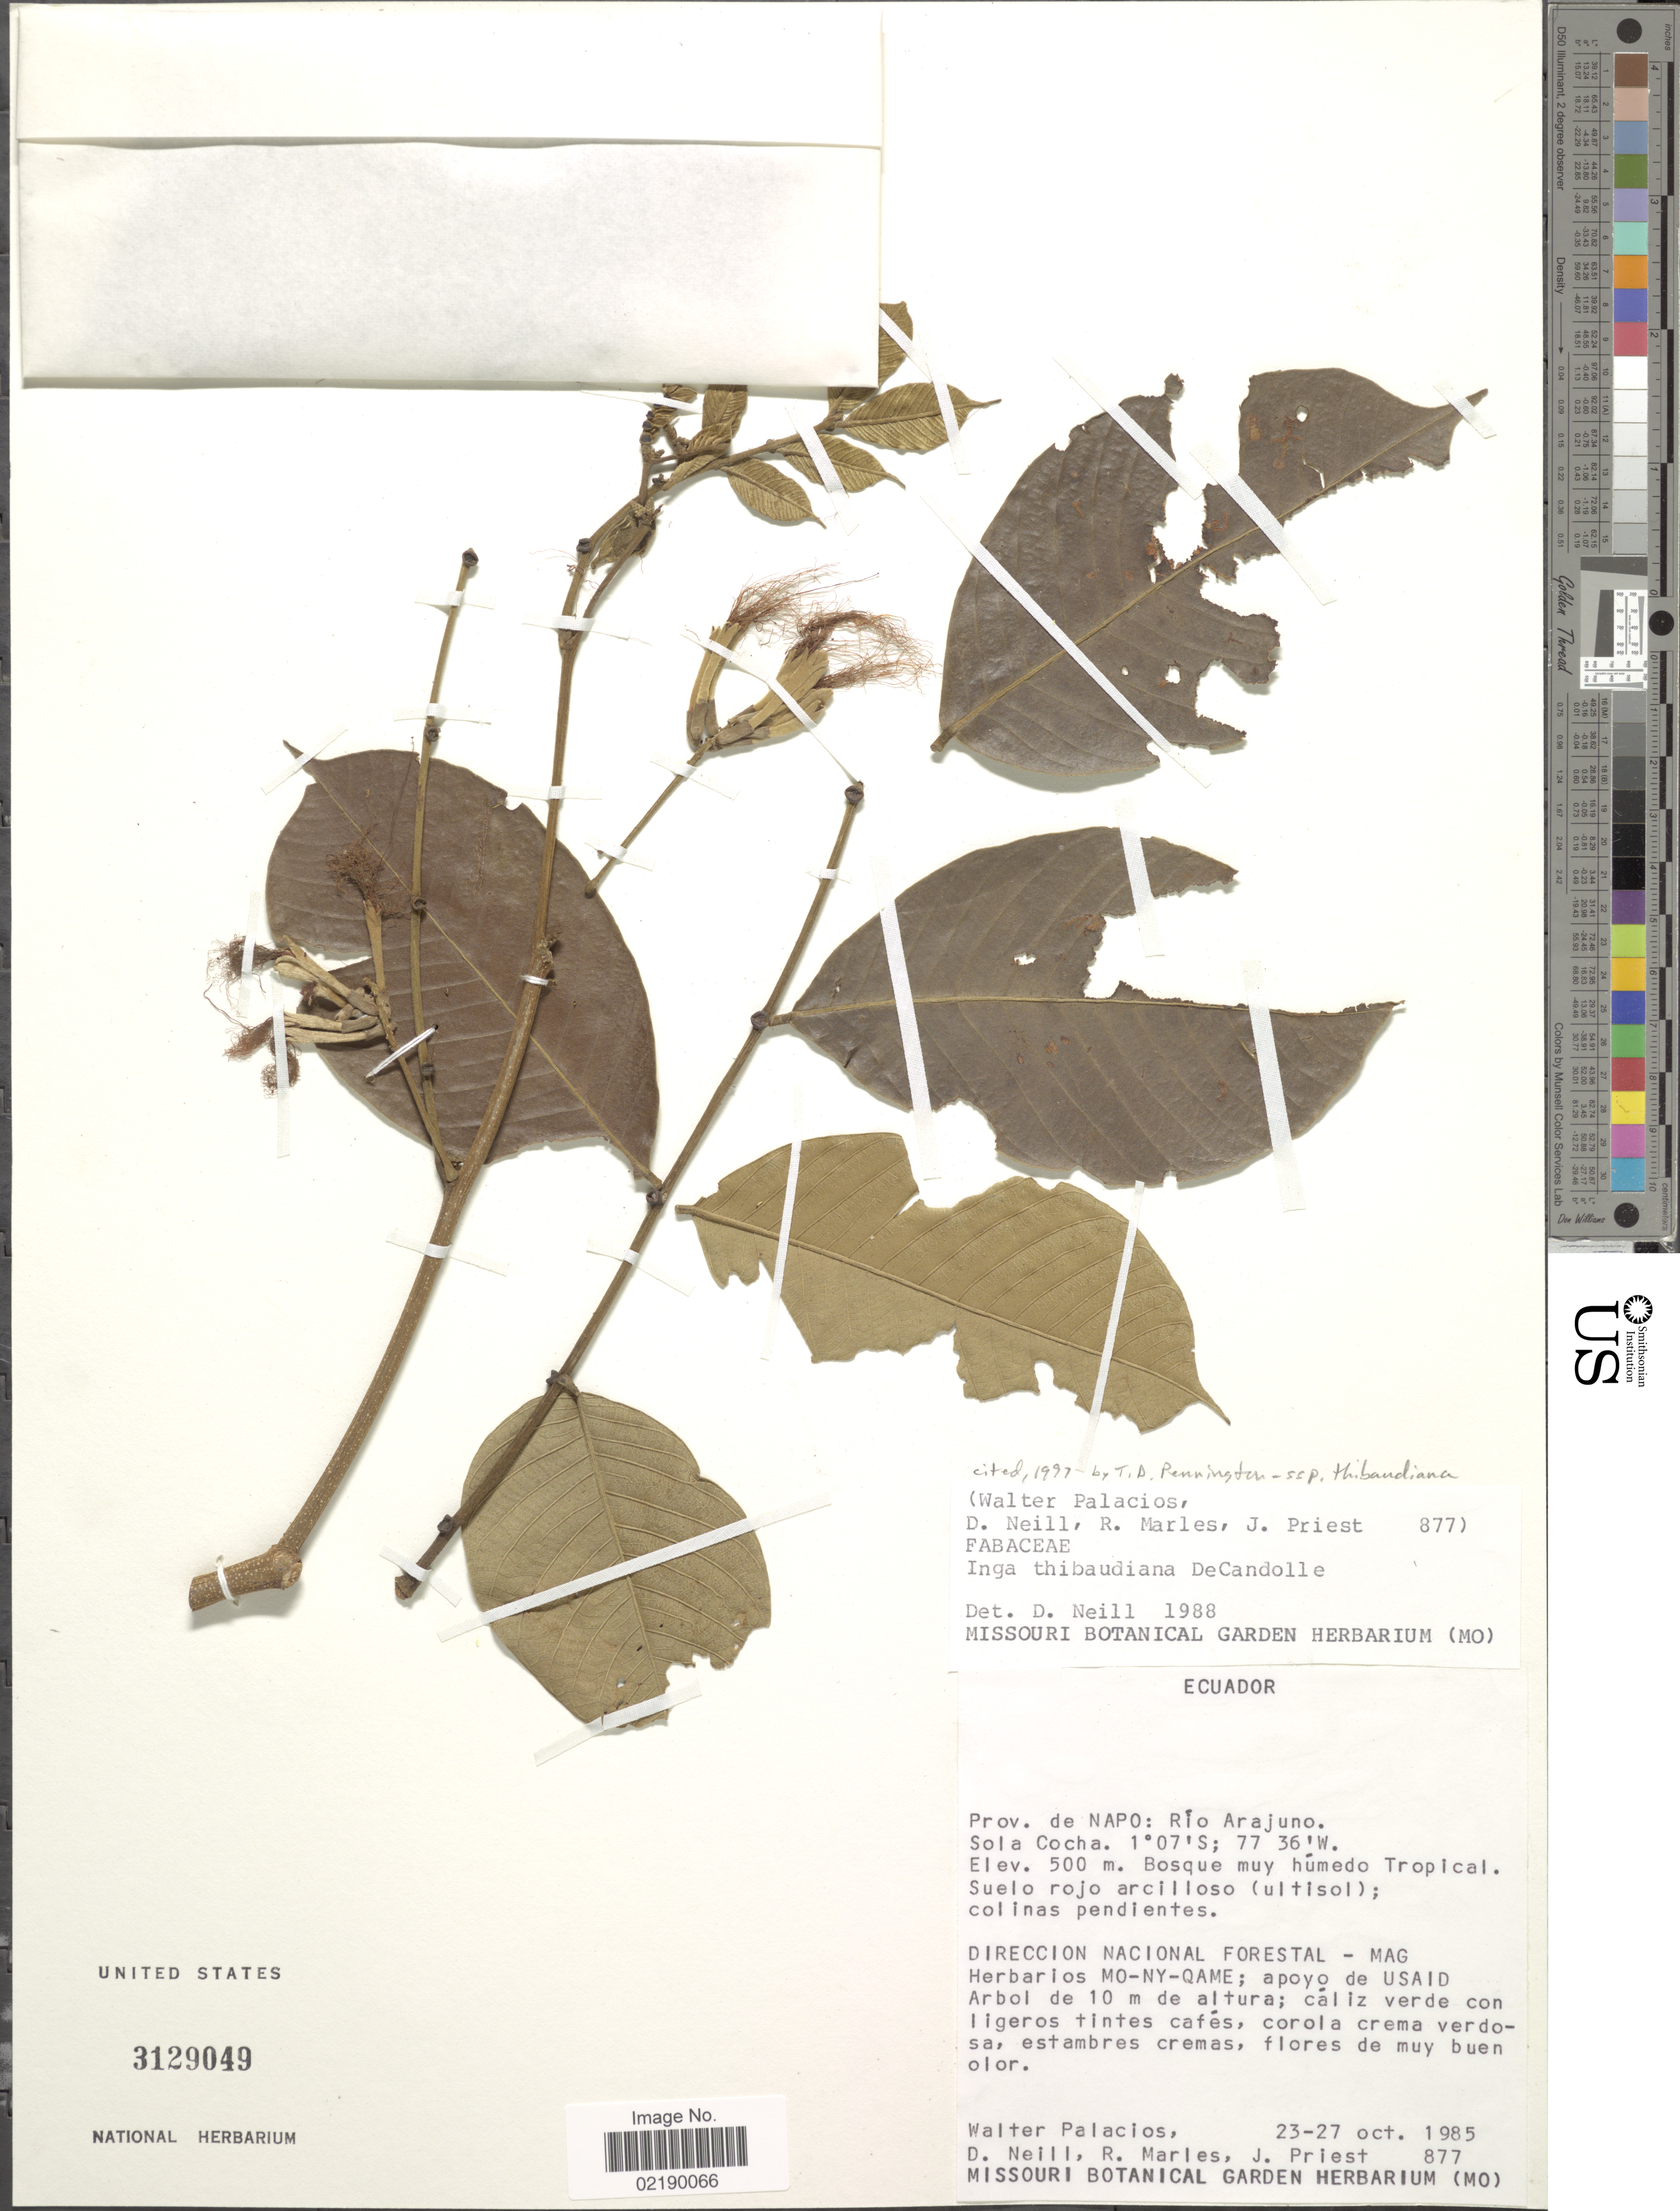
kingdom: Plantae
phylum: Tracheophyta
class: Magnoliopsida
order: Fabales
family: Fabaceae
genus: Inga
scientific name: Inga thibaudiana subsp. thibaudiana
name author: DC.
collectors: W. Palacios, D. Neill, R. Marles & J. Priest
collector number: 877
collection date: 1985-10-23/1985-10-27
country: Ecuador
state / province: Napo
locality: Rio Arajuno. Sola Cocha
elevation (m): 500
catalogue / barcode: US 319049